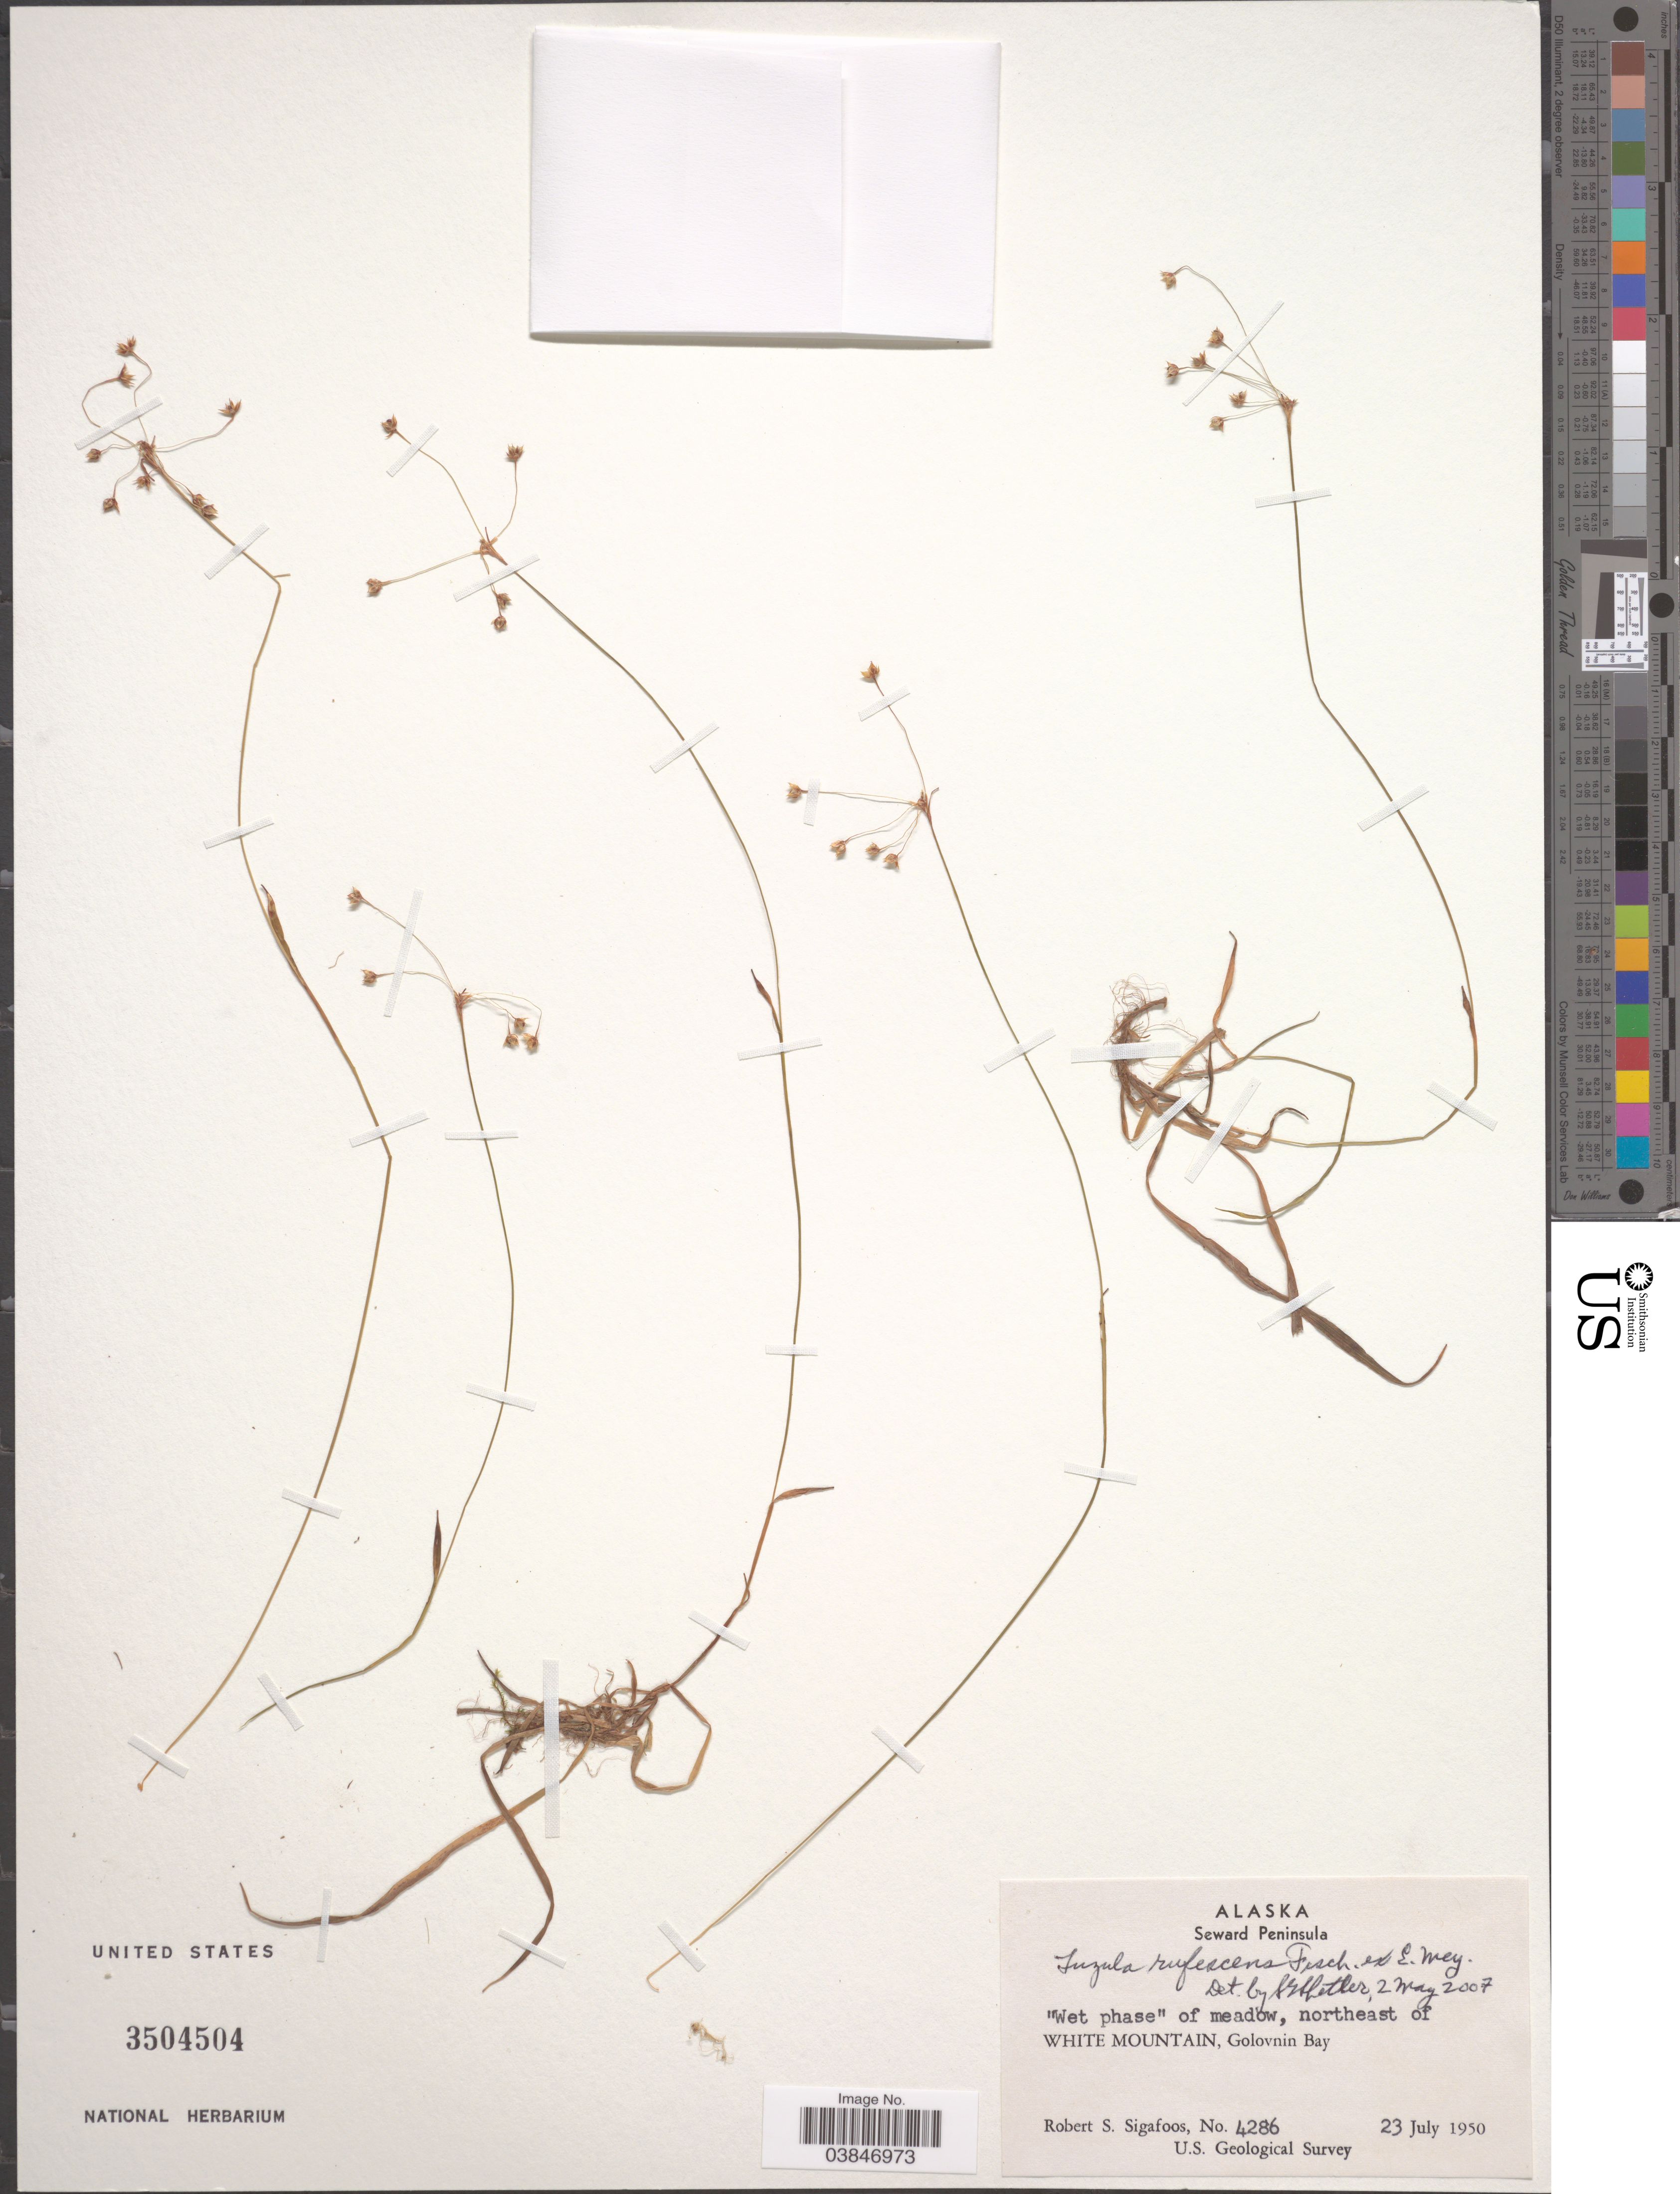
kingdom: Plantae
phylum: Tracheophyta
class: Liliopsida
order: Poales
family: Juncaceae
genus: Luzula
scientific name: Luzula rufescens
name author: Fisch. ex E. Mey.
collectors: R. Sigafoos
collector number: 4286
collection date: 1950-07-23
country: United States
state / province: Alaska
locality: Seward Peninsula. Northeast of White Mountain, Golovnin Bay.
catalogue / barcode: US 3504504